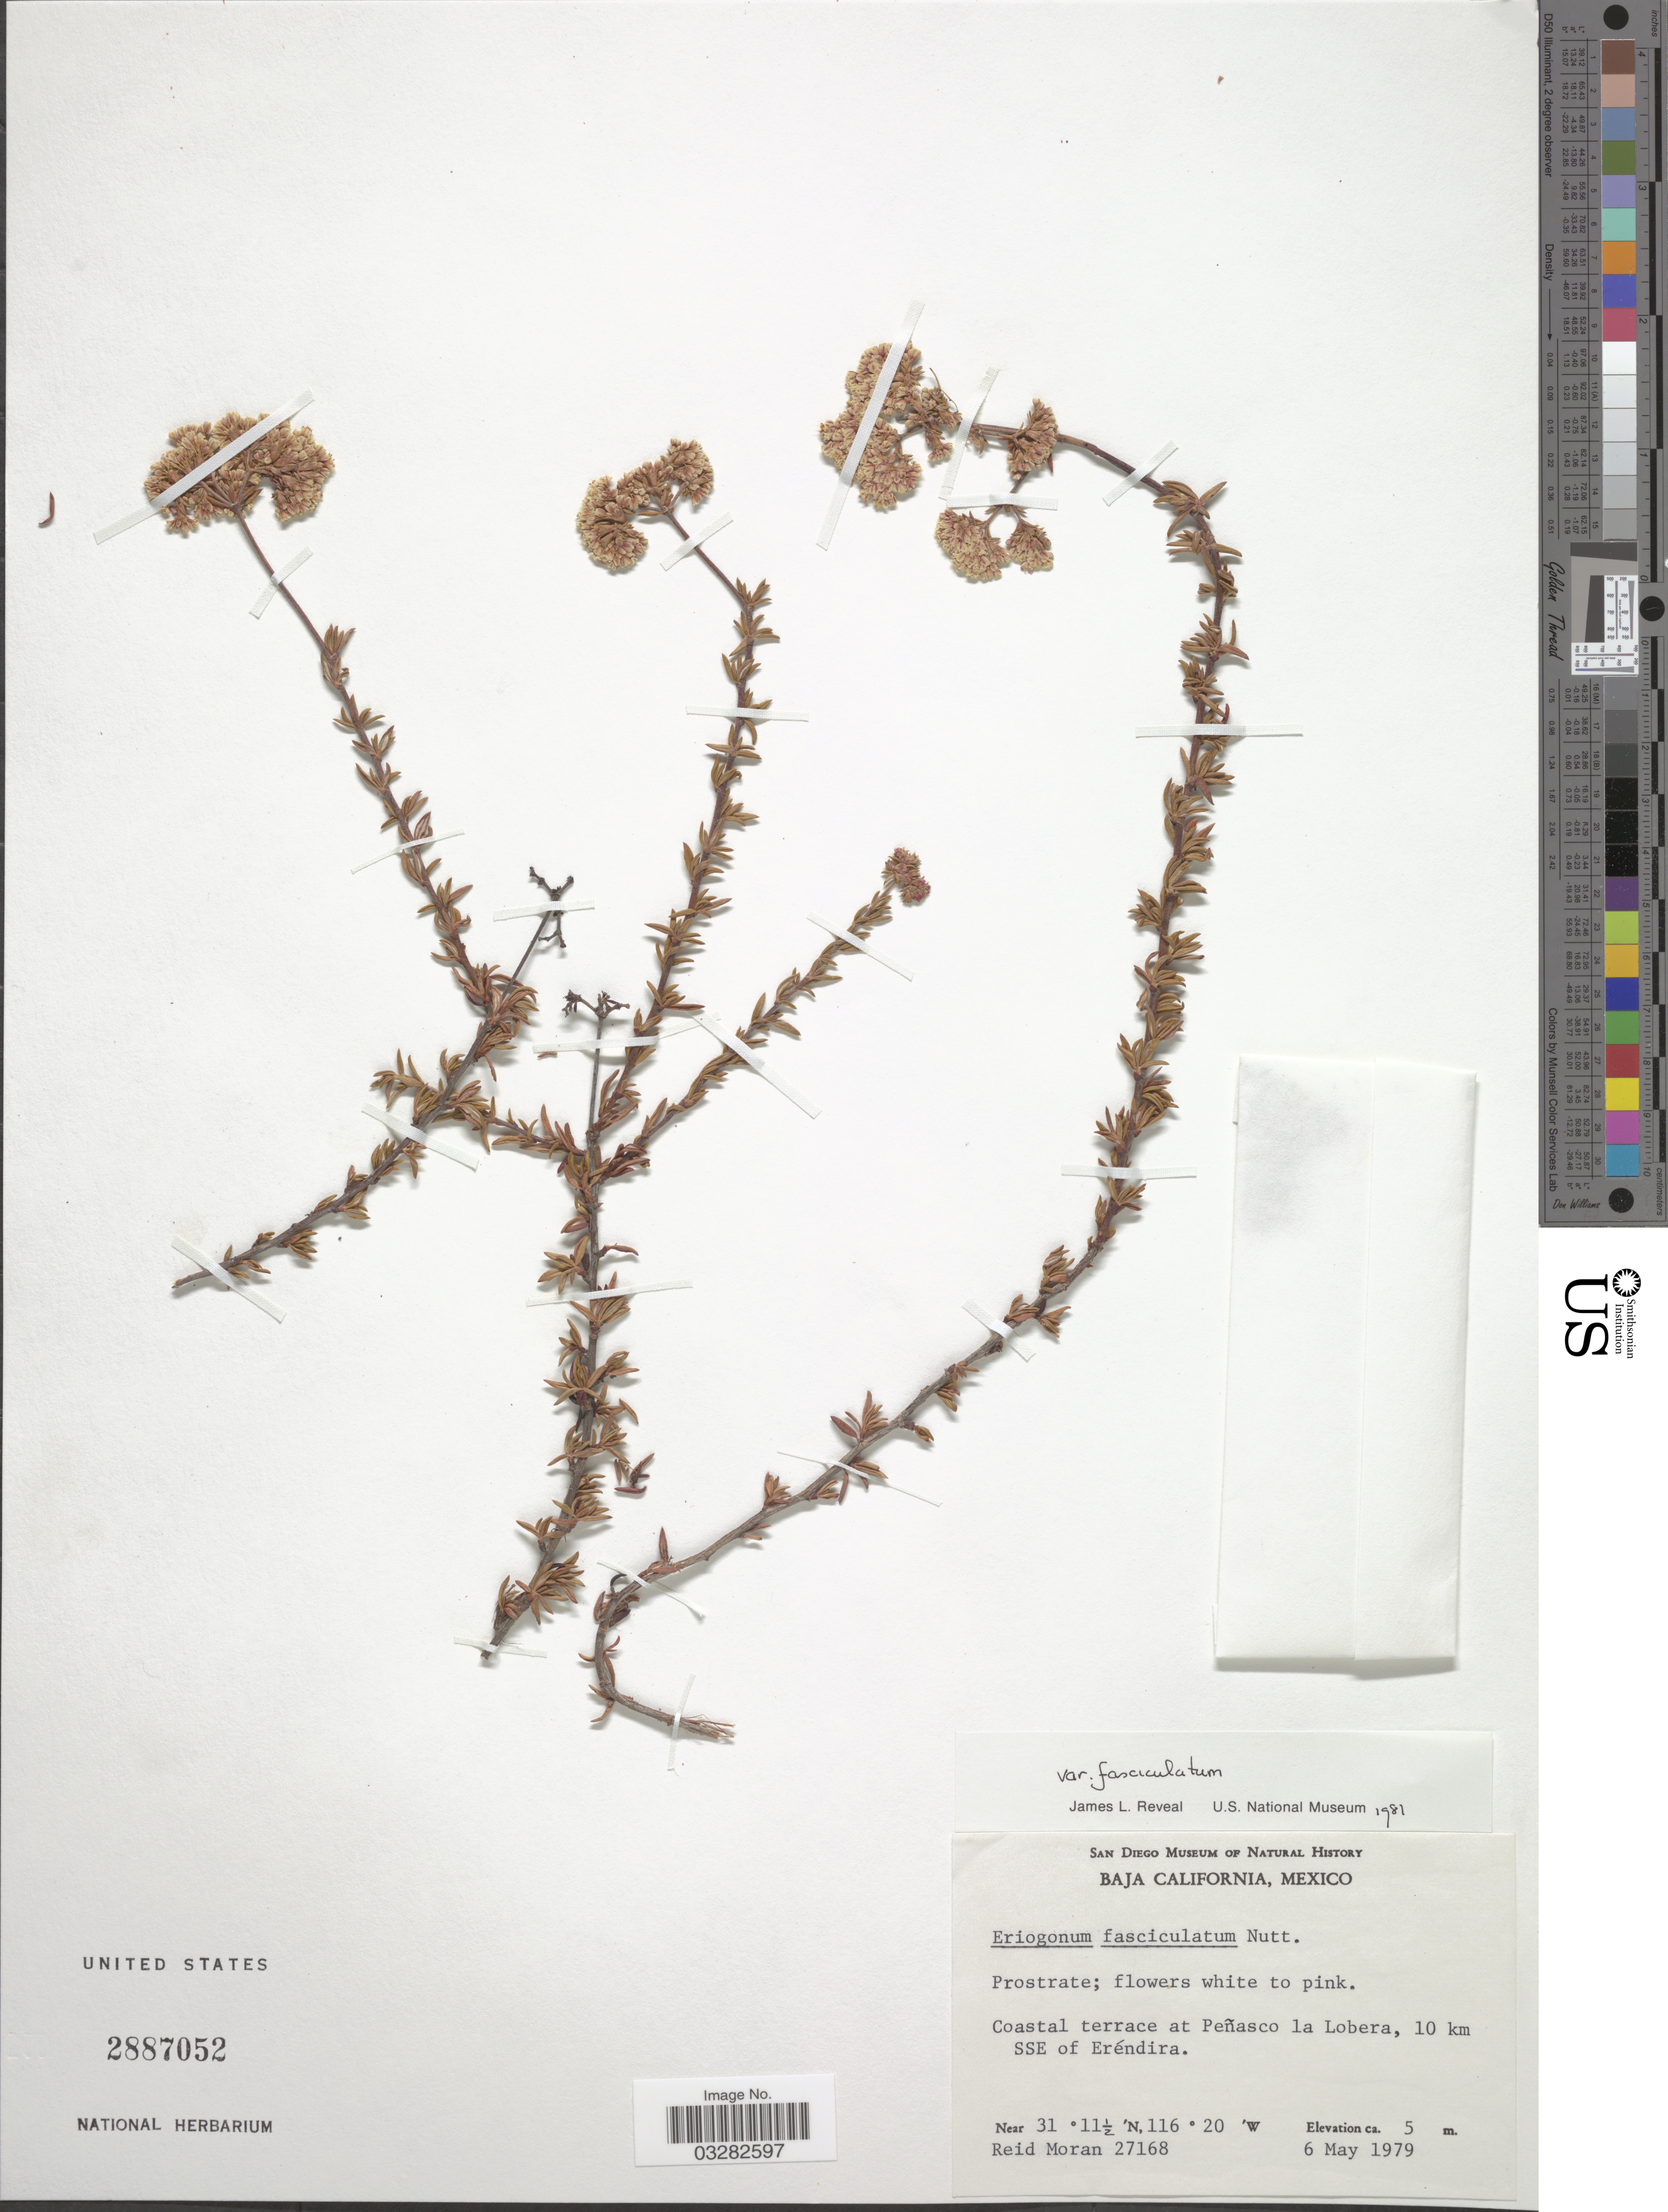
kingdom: Plantae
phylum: Tracheophyta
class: Magnoliopsida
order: Caryophyllales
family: Polygonaceae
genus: Eriogonum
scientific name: Eriogonum fasciculatum var. fasciculatum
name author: Benth.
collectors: R. Moran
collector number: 27168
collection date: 1979-05-06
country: Mexico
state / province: Baja California Norte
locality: Coastal terrace at Peñasco la Lobera, 10 km SSE of Eréndira.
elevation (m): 5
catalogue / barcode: US 2887052